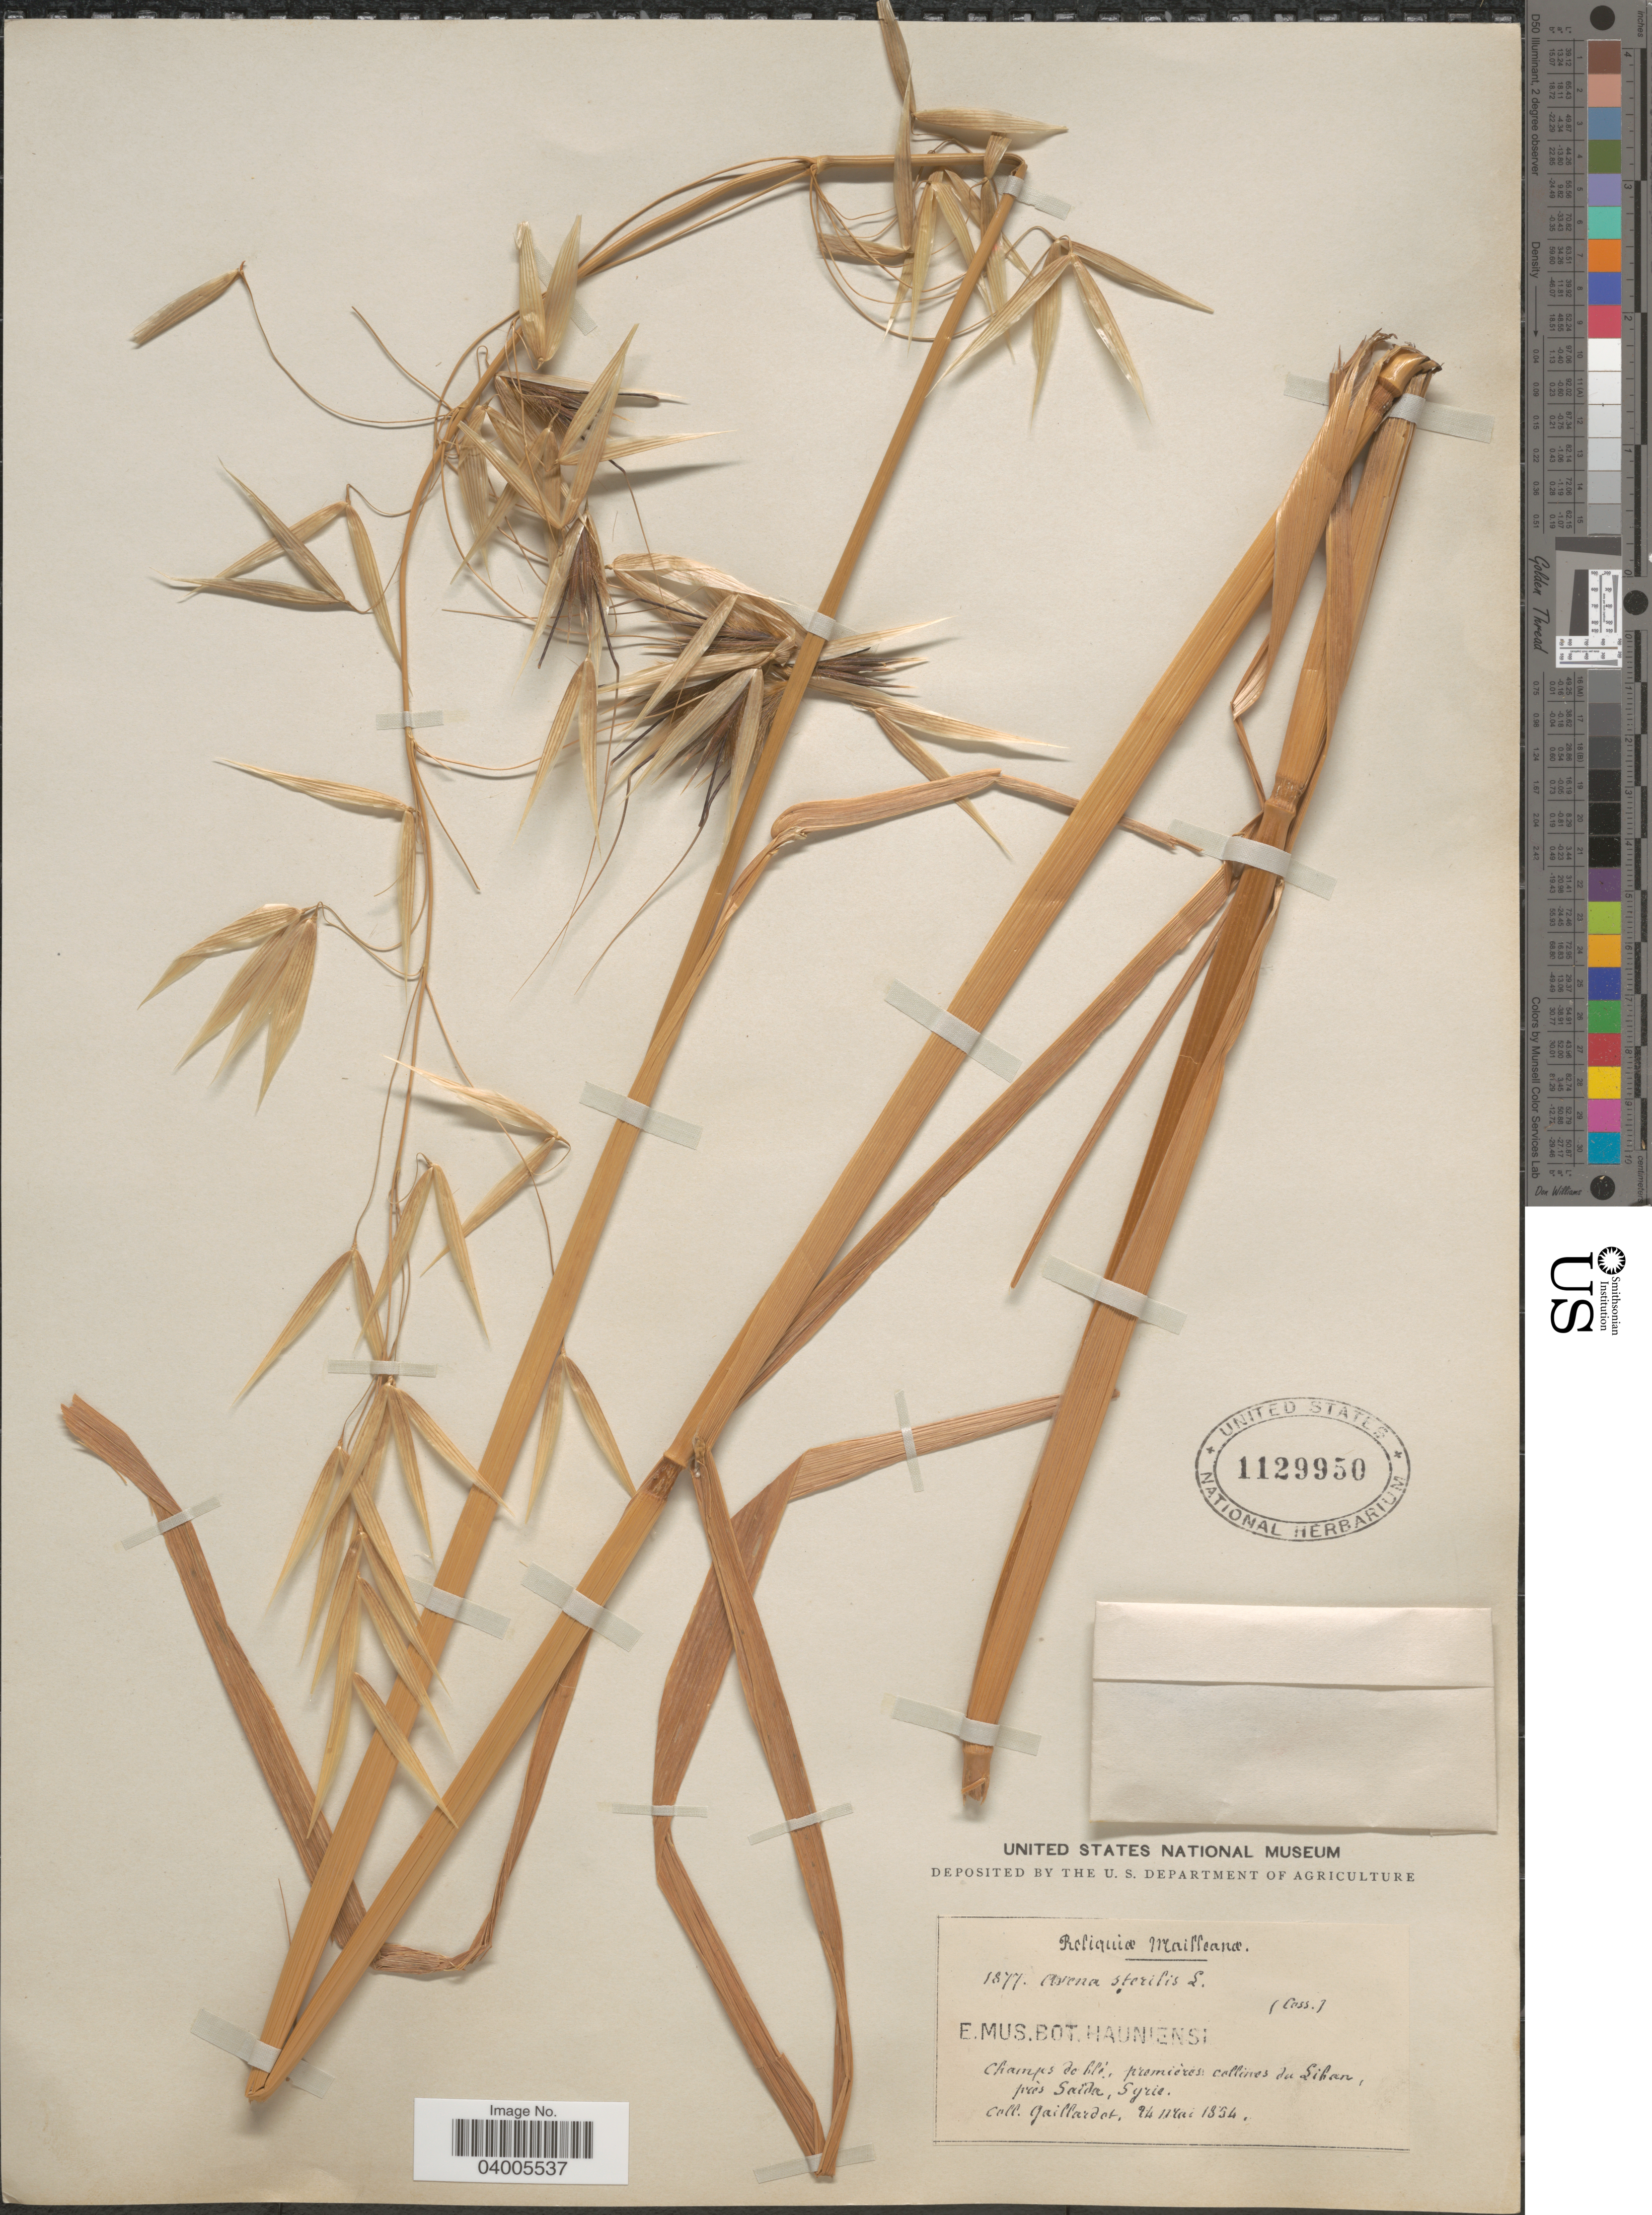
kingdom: Plantae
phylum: Tracheophyta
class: Liliopsida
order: Poales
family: Poaceae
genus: Avena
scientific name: Avena sterilis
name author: L.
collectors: Gaillardot, --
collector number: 1877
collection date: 1854-05-24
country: Syria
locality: Champs do blé, premières: collines du Liban, près Saïda, Syrie.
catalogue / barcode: US 1129950